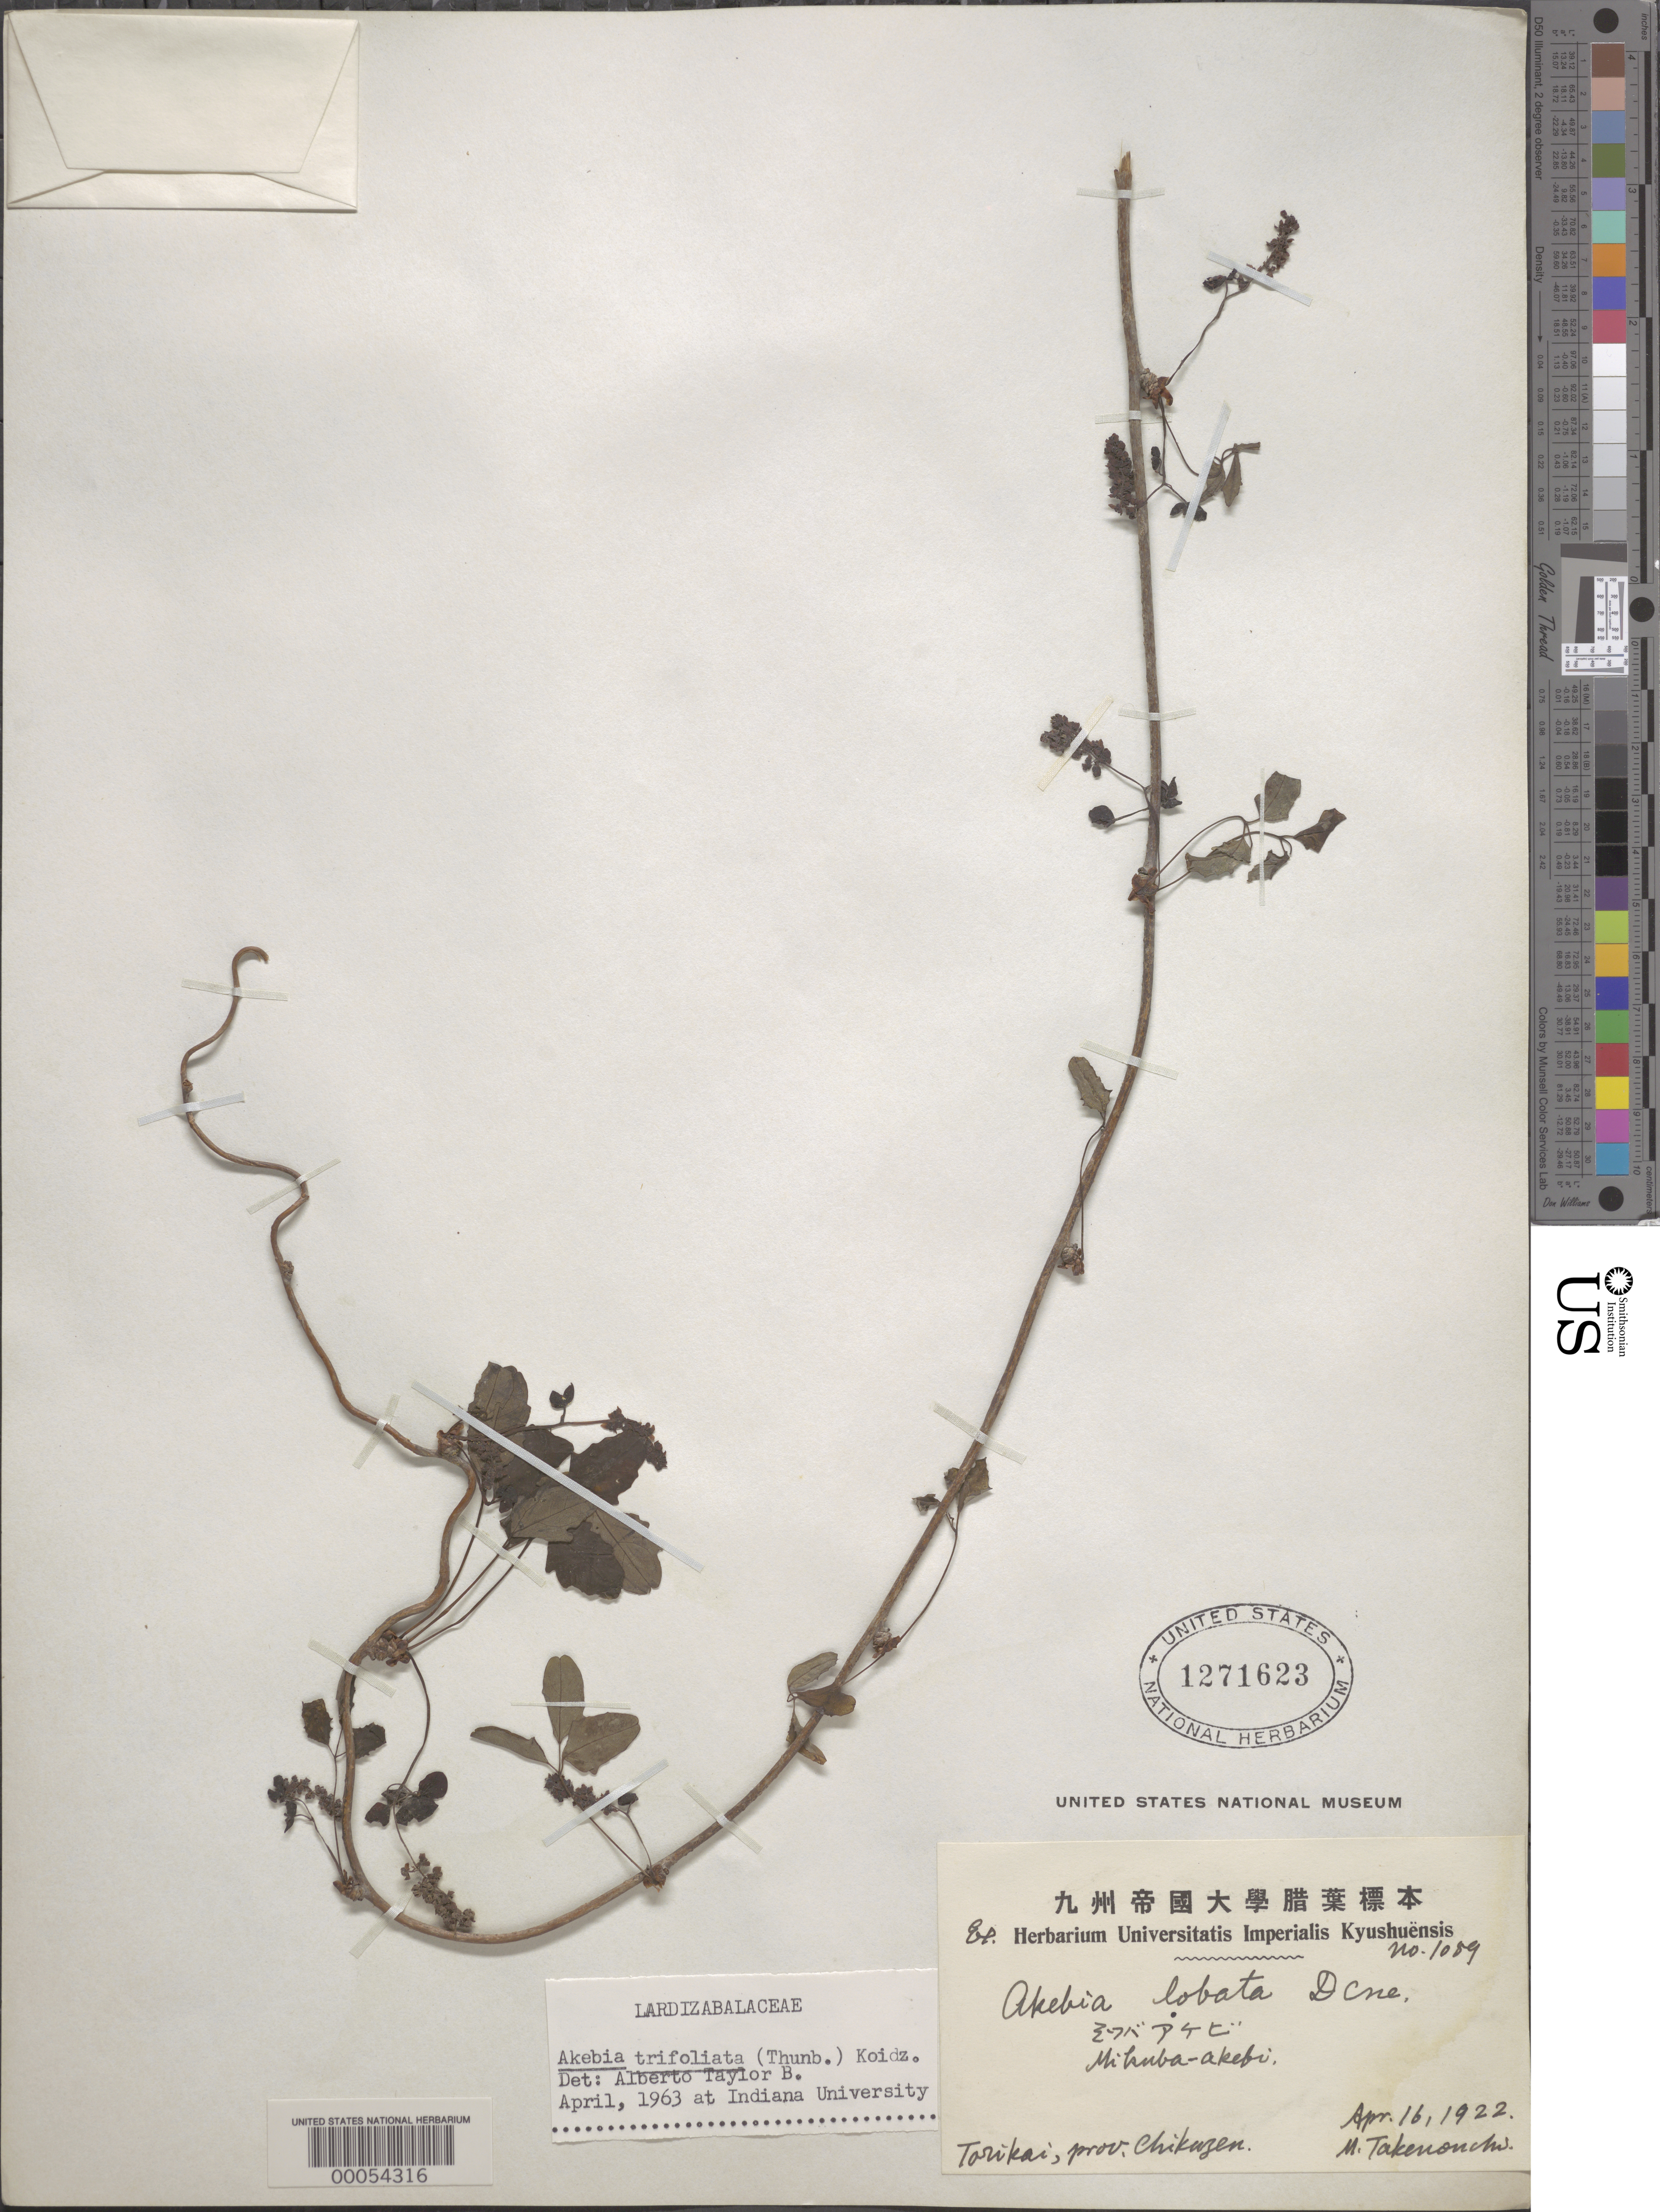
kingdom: Plantae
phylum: Tracheophyta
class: Magnoliopsida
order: Ranunculales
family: Lardizabalaceae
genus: Akebia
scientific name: Akebia trifoliata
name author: (Thunb.) Koidz.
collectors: M. Takenonchi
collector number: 1089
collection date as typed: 16 Apr 1922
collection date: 1922-04-16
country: Japan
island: Honshu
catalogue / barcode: US 1271623